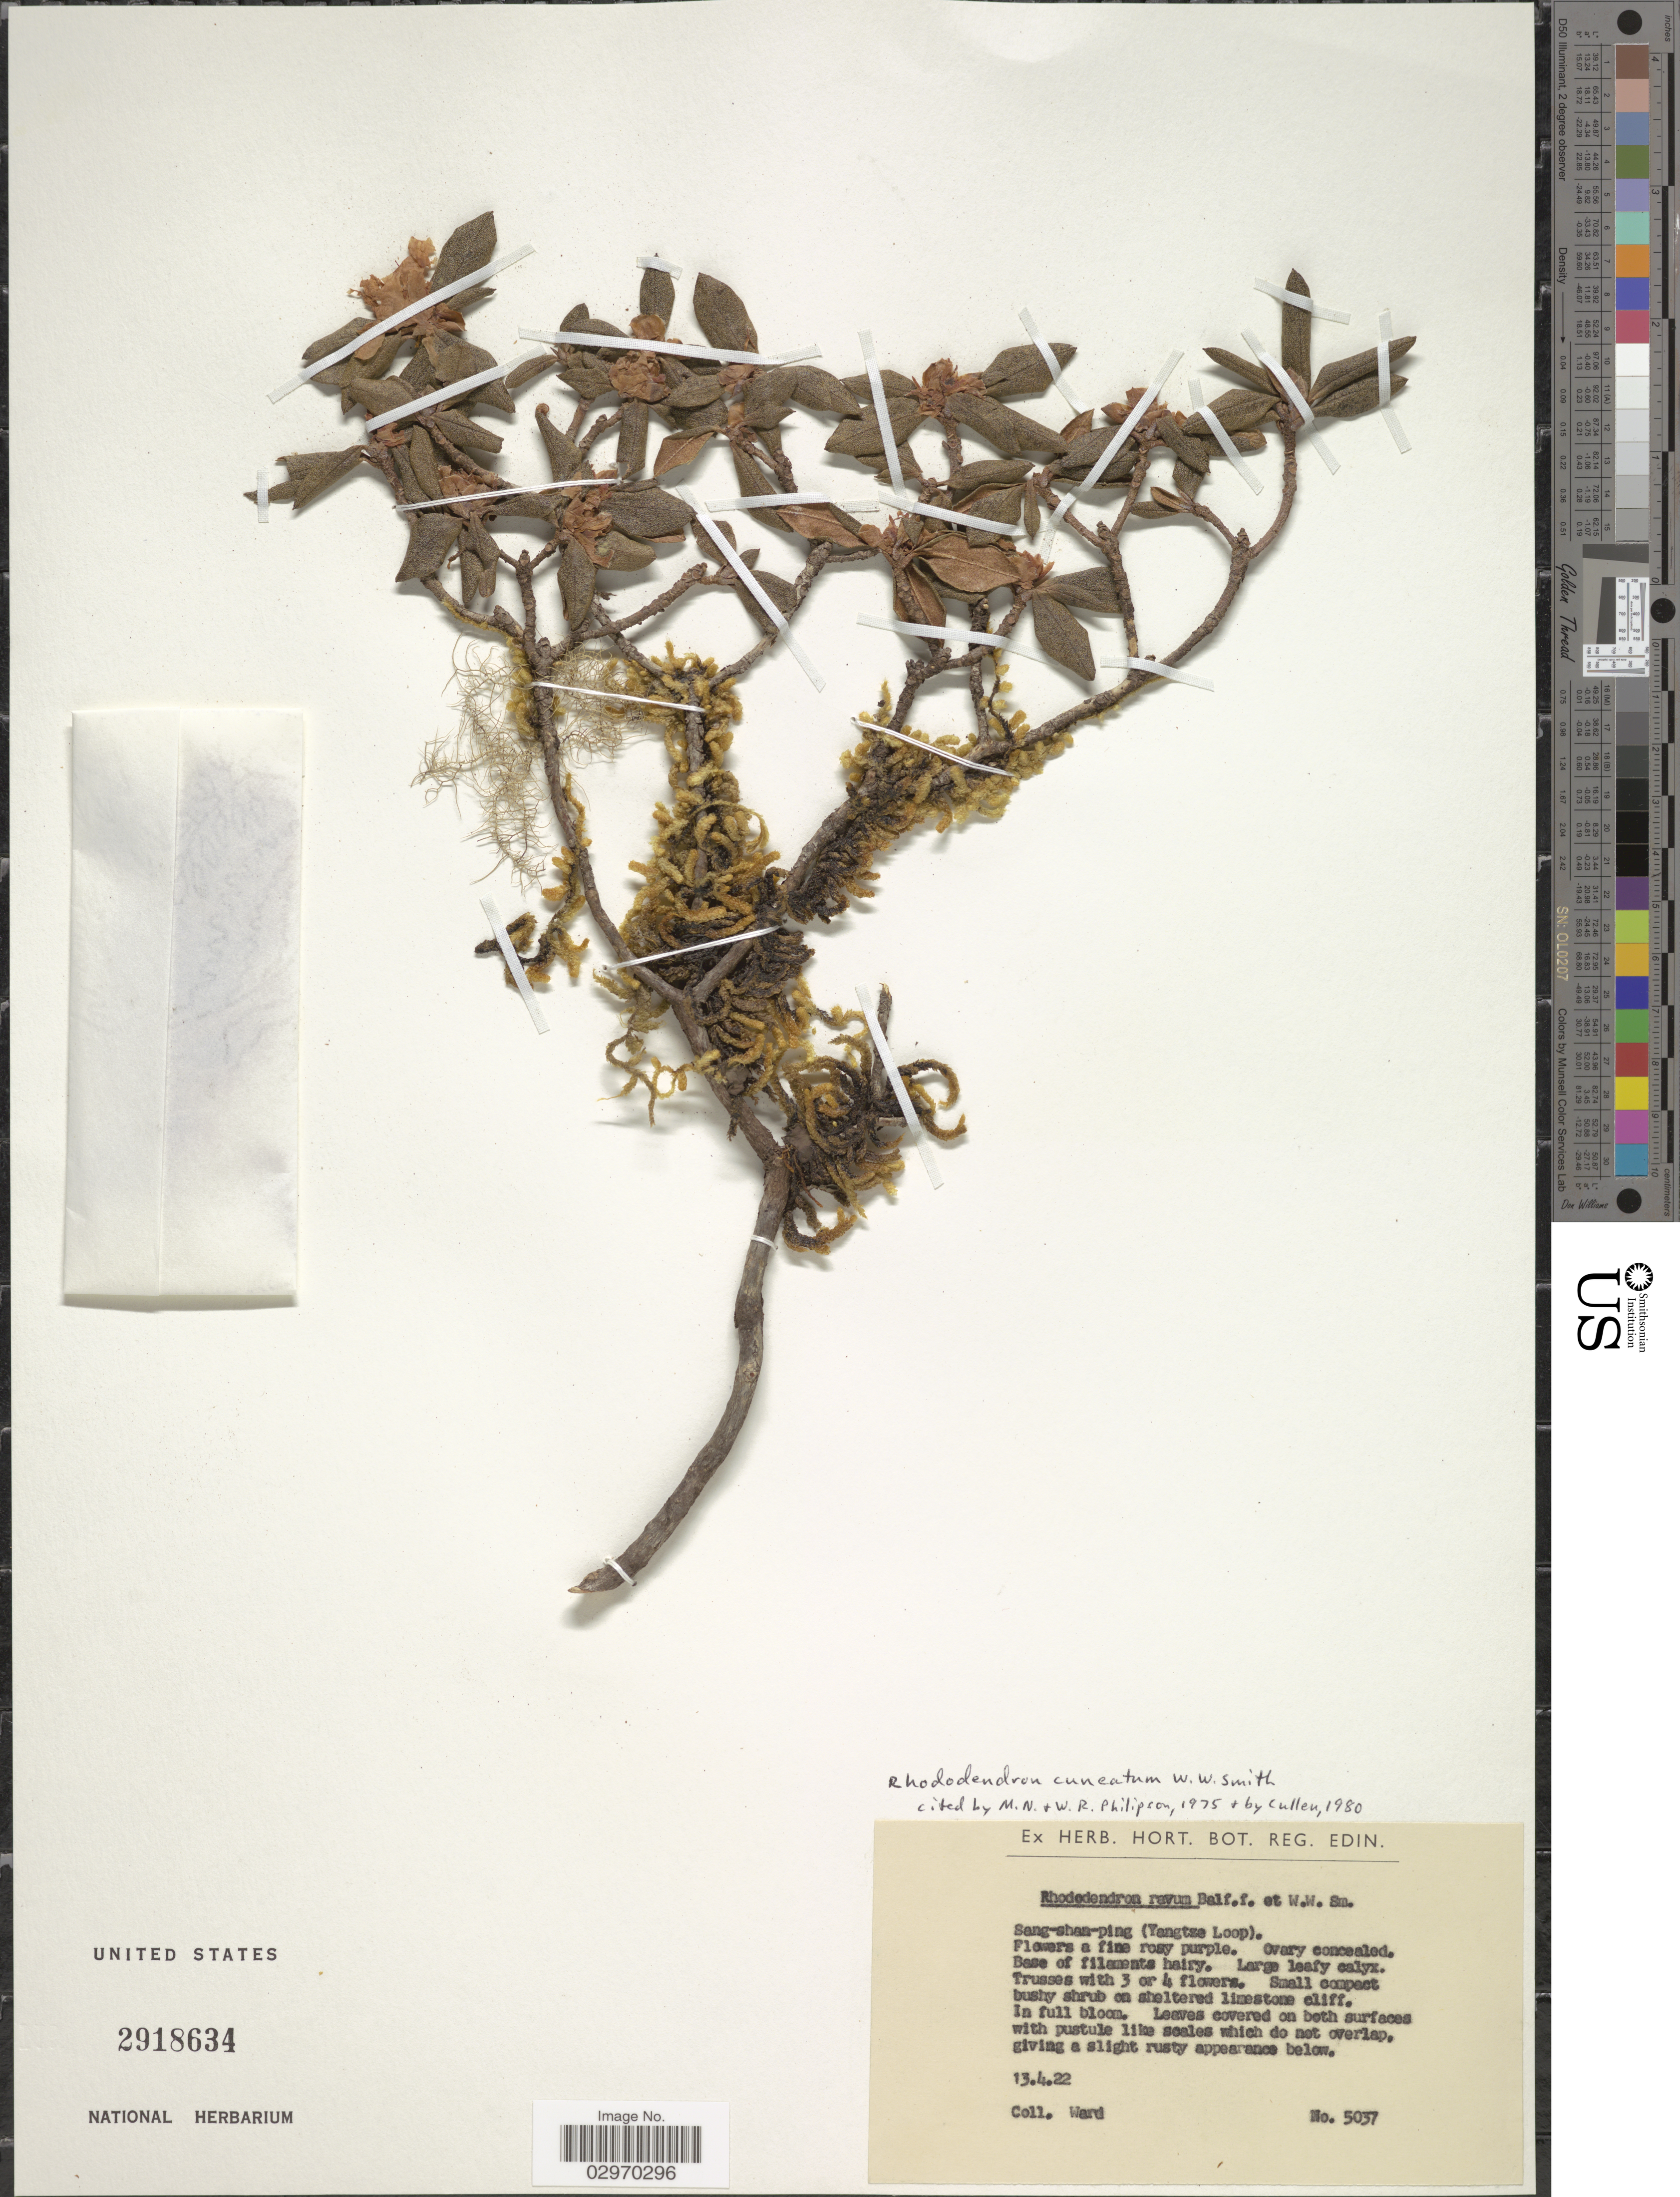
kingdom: Plantae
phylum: Tracheophyta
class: Magnoliopsida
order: Ericales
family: Ericaceae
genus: Rhododendron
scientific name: Rhododendron cuneatum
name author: W.W. Sm.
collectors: -- Ward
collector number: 5037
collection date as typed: Transcribed d/m/y: 13/4/22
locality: Sang-shan-ping (Yangtze Loop).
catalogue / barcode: US 2918634